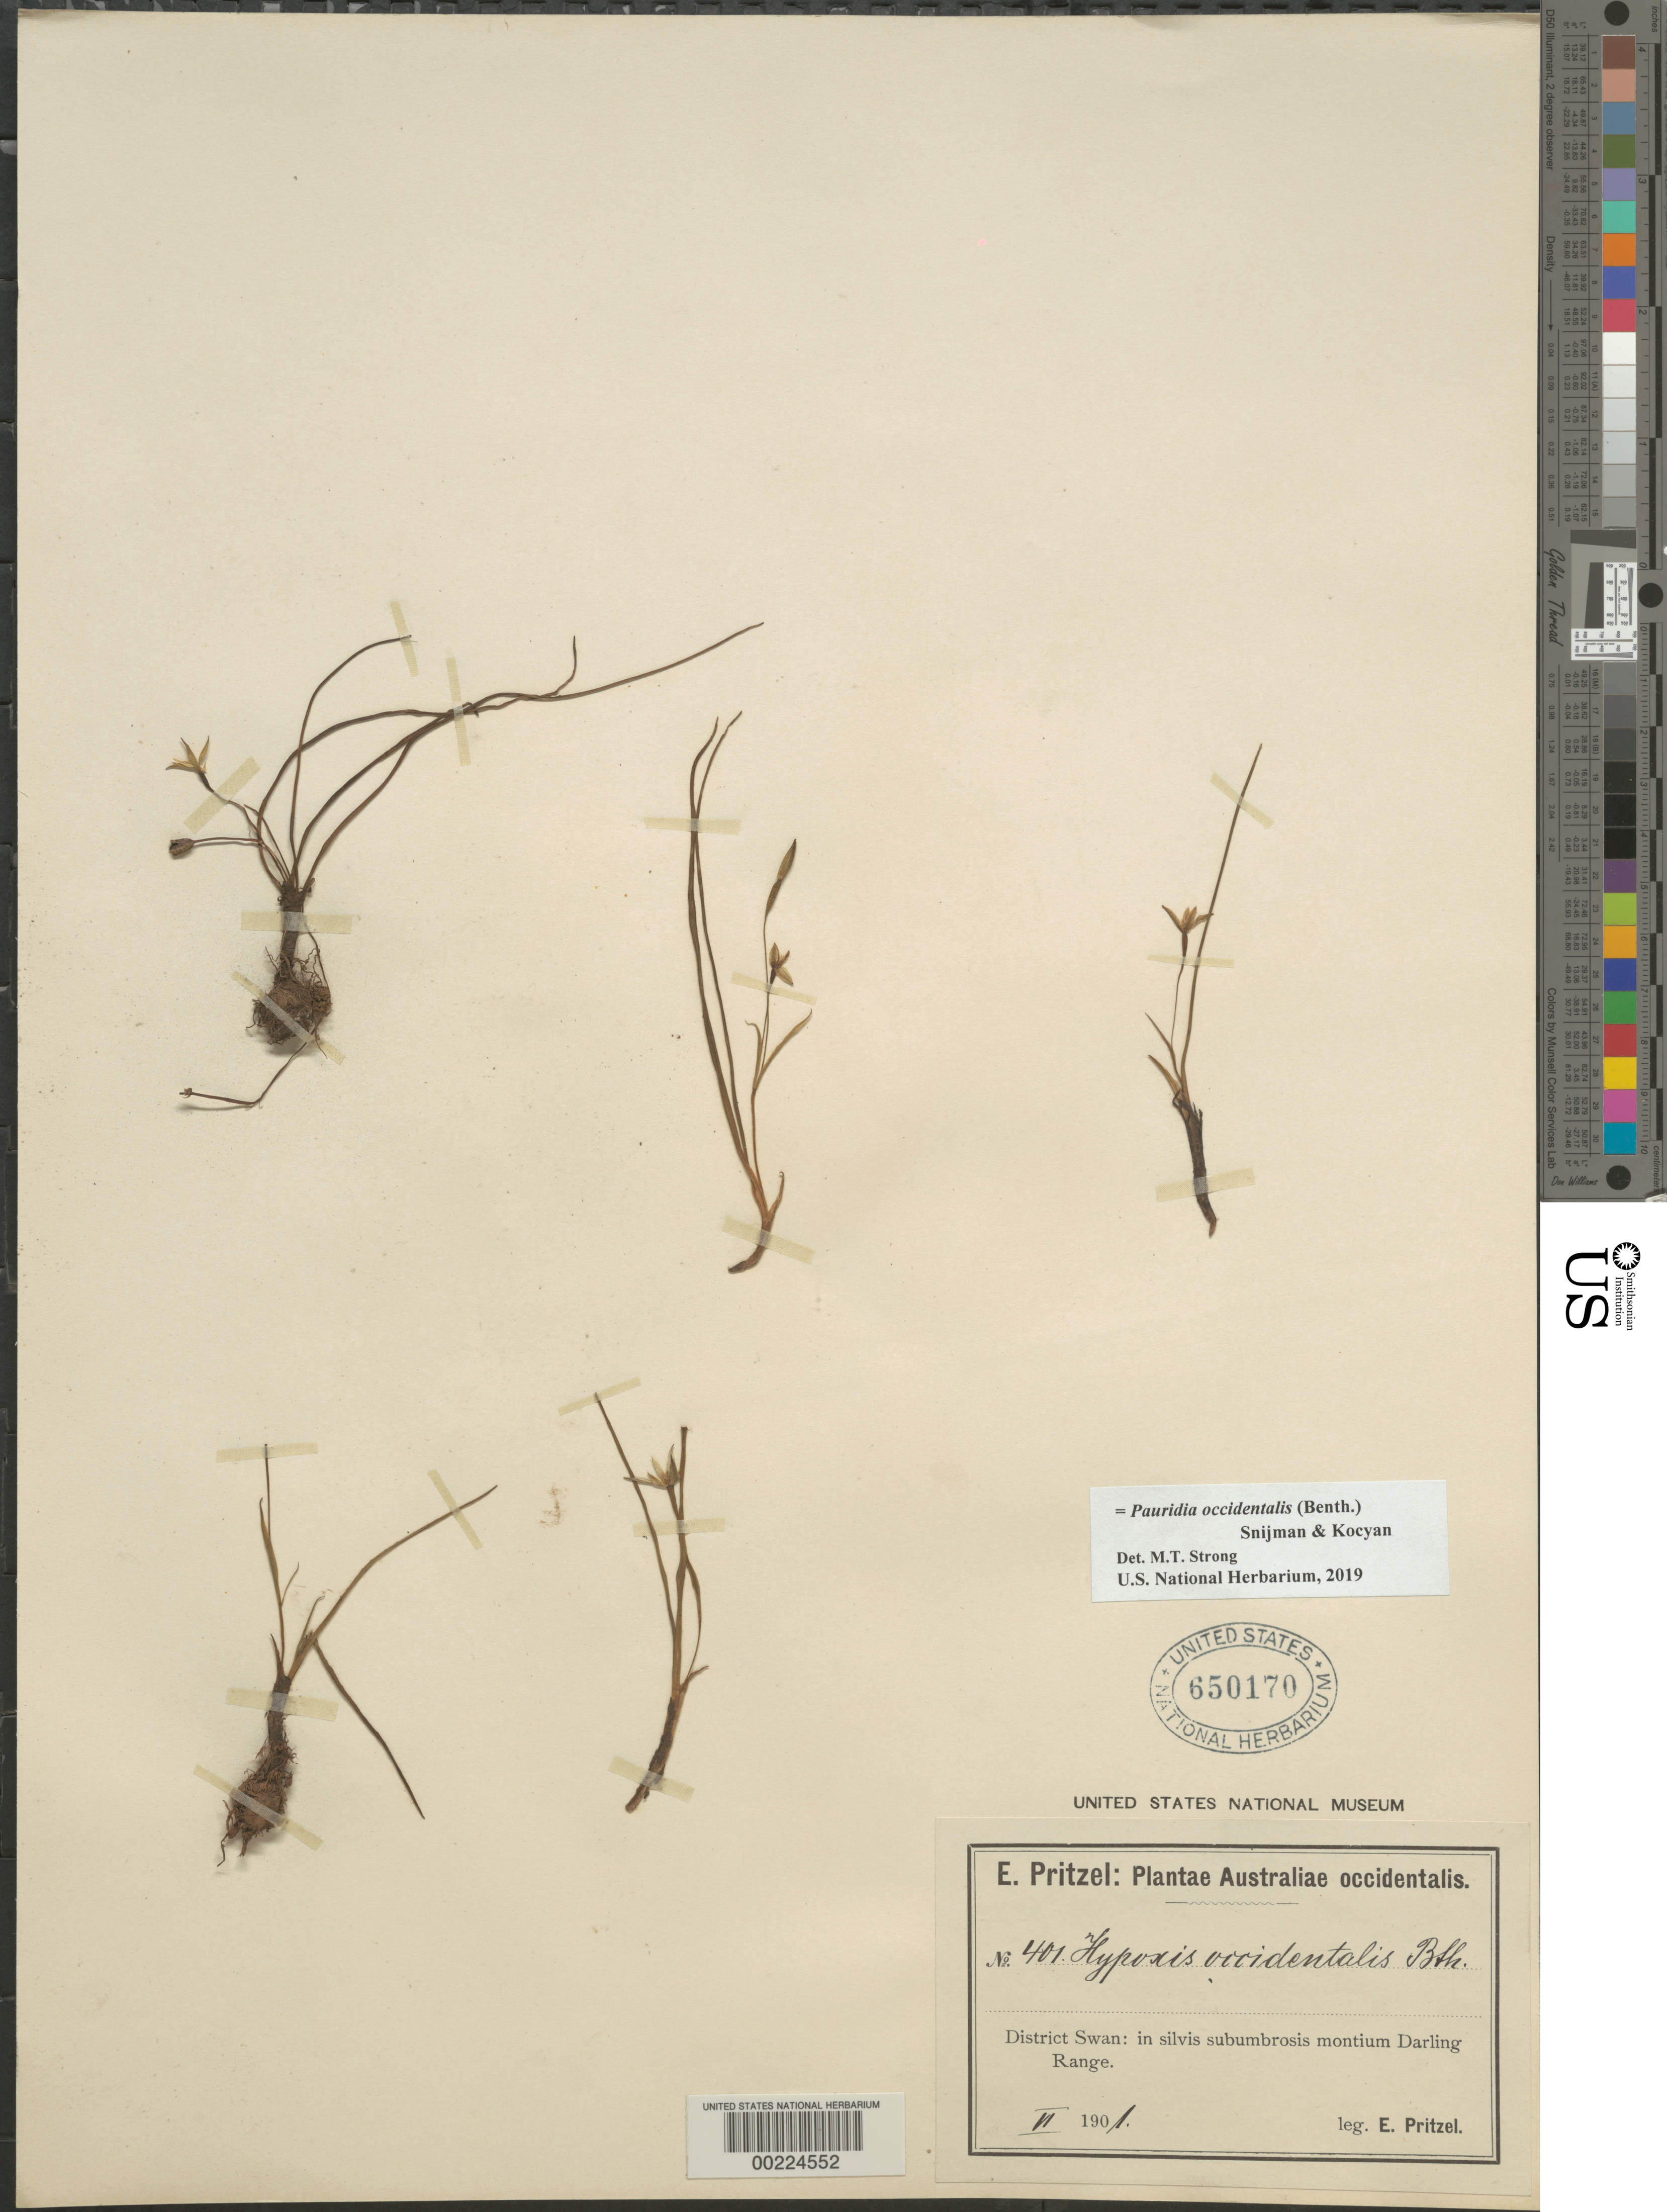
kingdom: Plantae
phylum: Tracheophyta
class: Liliopsida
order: Asparagales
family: Hypoxidaceae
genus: Pauridia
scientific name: Pauridia occidentalis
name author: (Benth.) Snijman & Kocyan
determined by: Strong, Mark T., (BOT), Smithsonian Institution - National Museum of Natural History (UNITED STATES)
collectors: E. G. Pritzel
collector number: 401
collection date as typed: Apr 1901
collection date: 1901-04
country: Australia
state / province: Western Australia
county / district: Swan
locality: Darling range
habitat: Somewhat shady woods on mountain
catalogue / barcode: US 650170